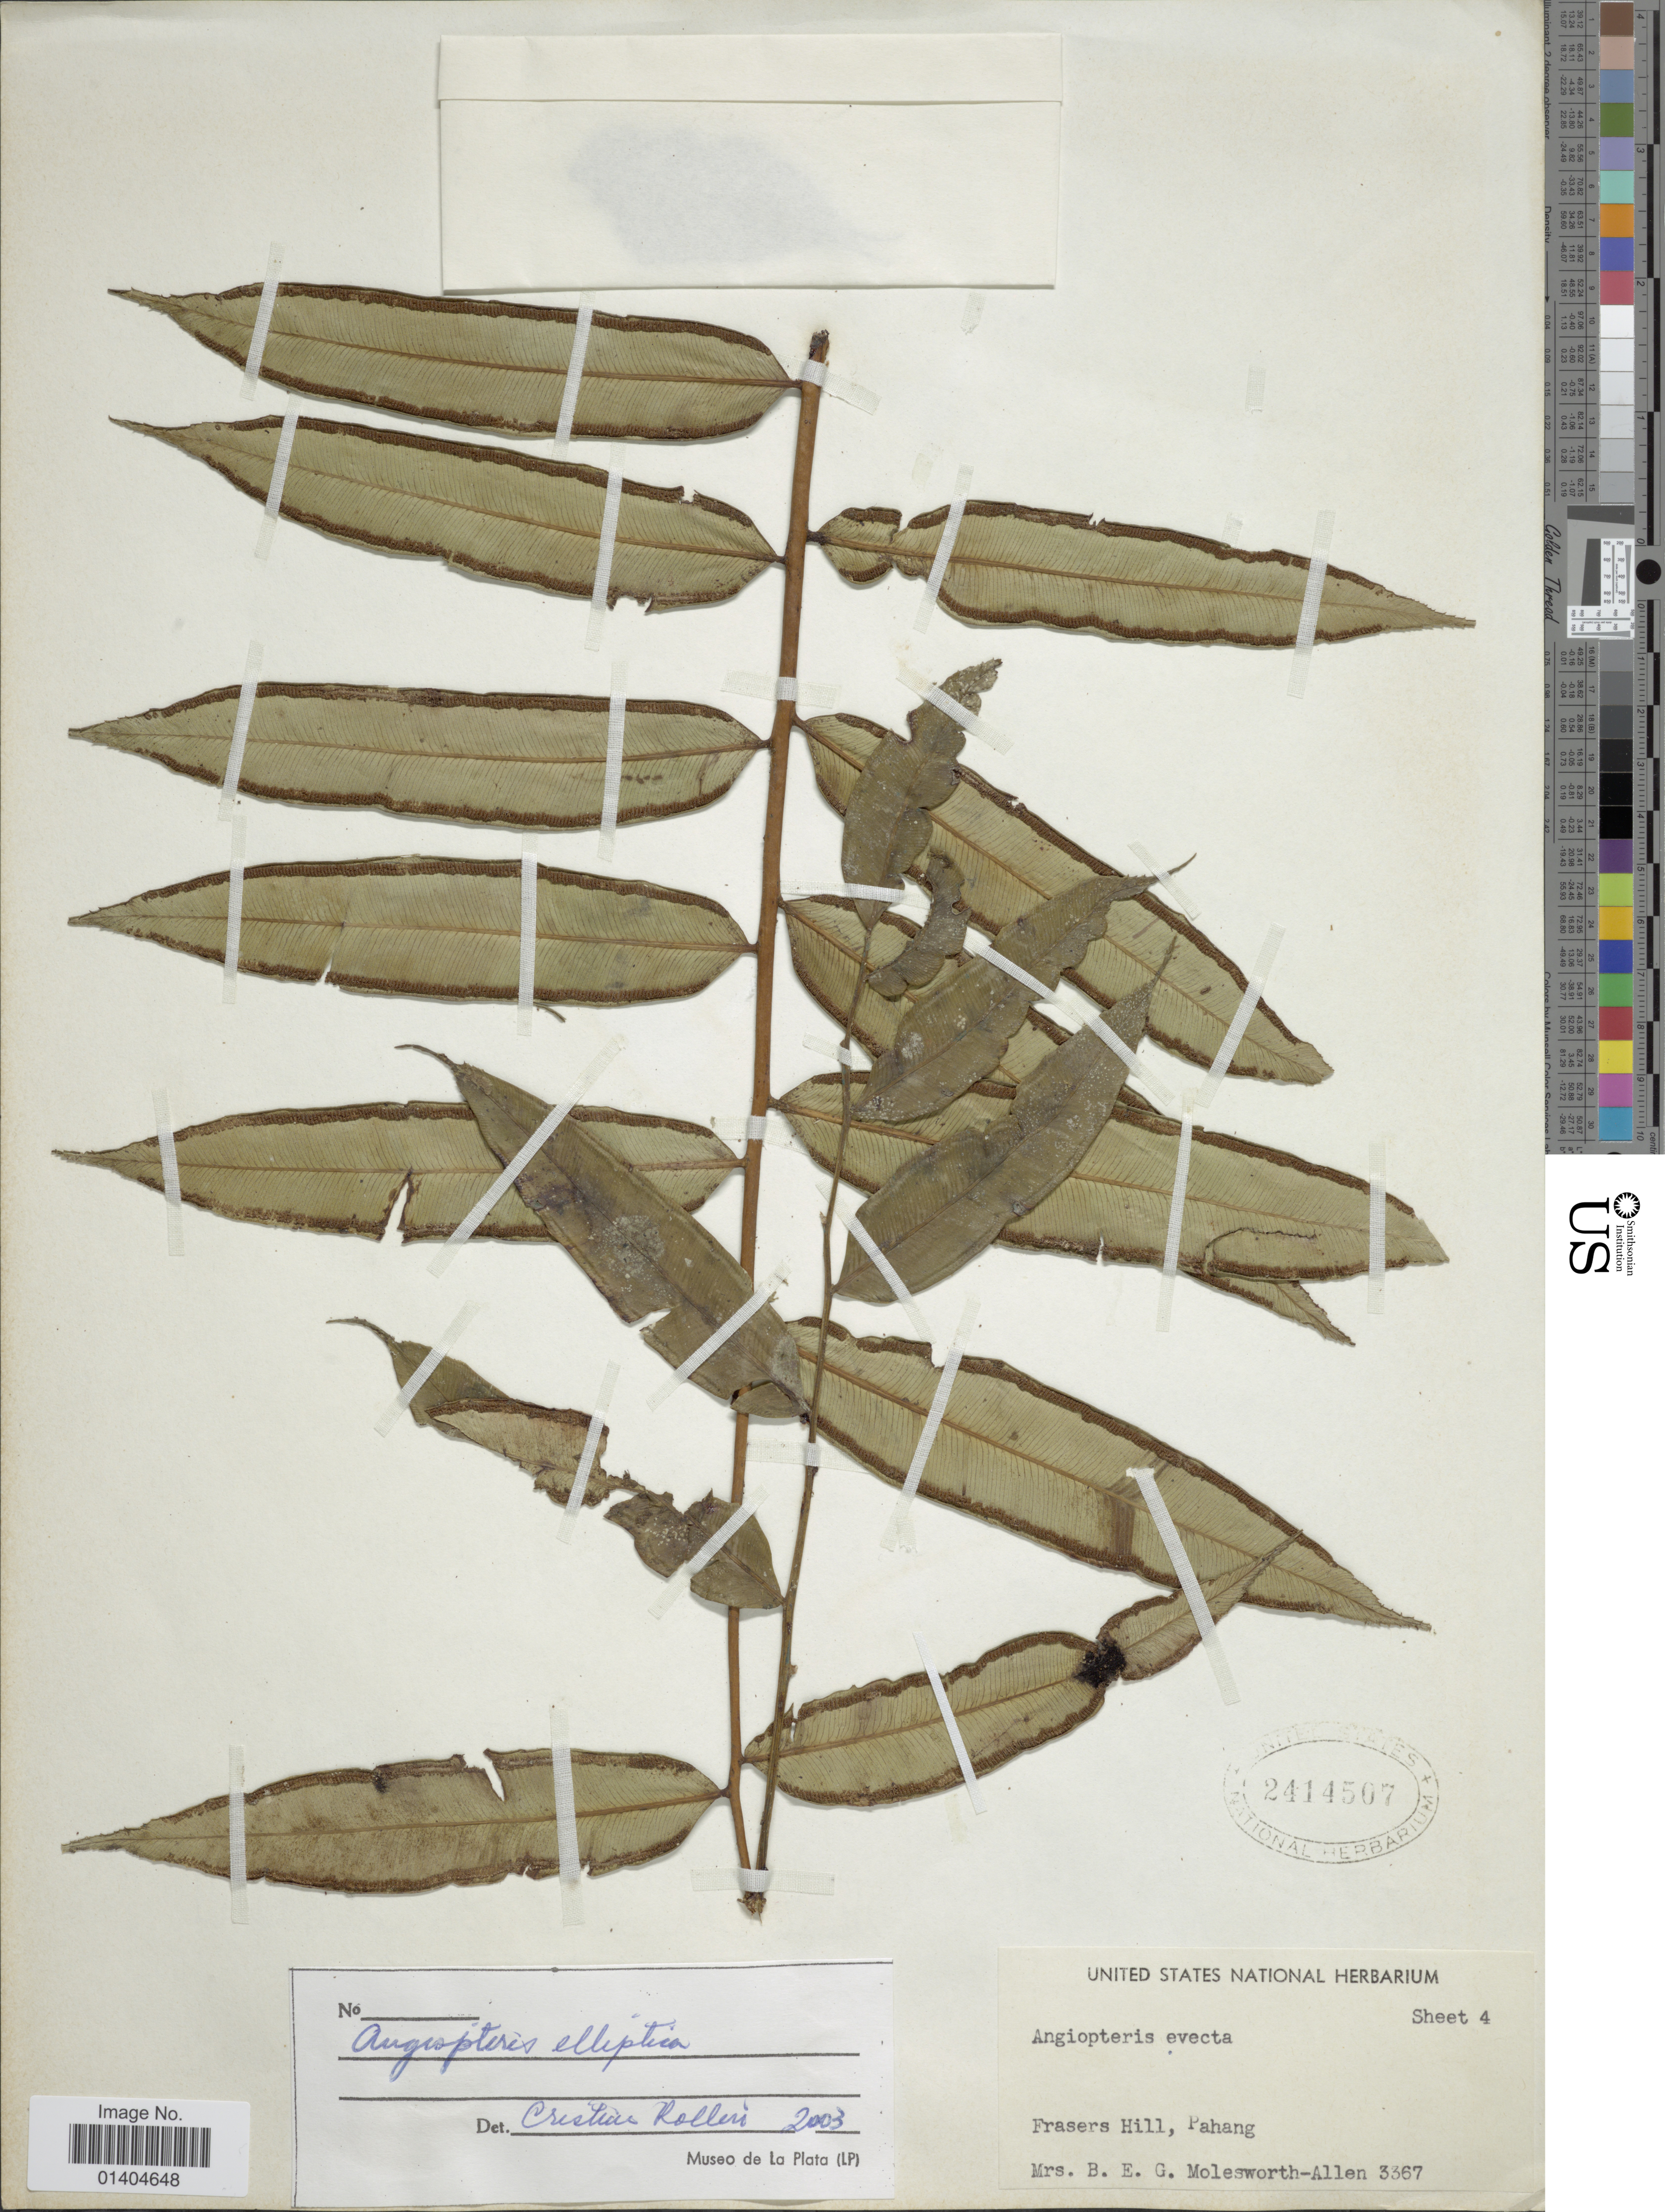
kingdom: Plantae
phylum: Tracheophyta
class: Polypodiopsida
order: Marattiales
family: Marattiaceae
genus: Angiopteris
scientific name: Angiopteris elliptica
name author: Alderw.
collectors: Mrs. B. E. G. Molesworth-Allen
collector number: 3367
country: Malaysia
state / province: Pahang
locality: Frasers Hill.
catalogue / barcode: US 2414507